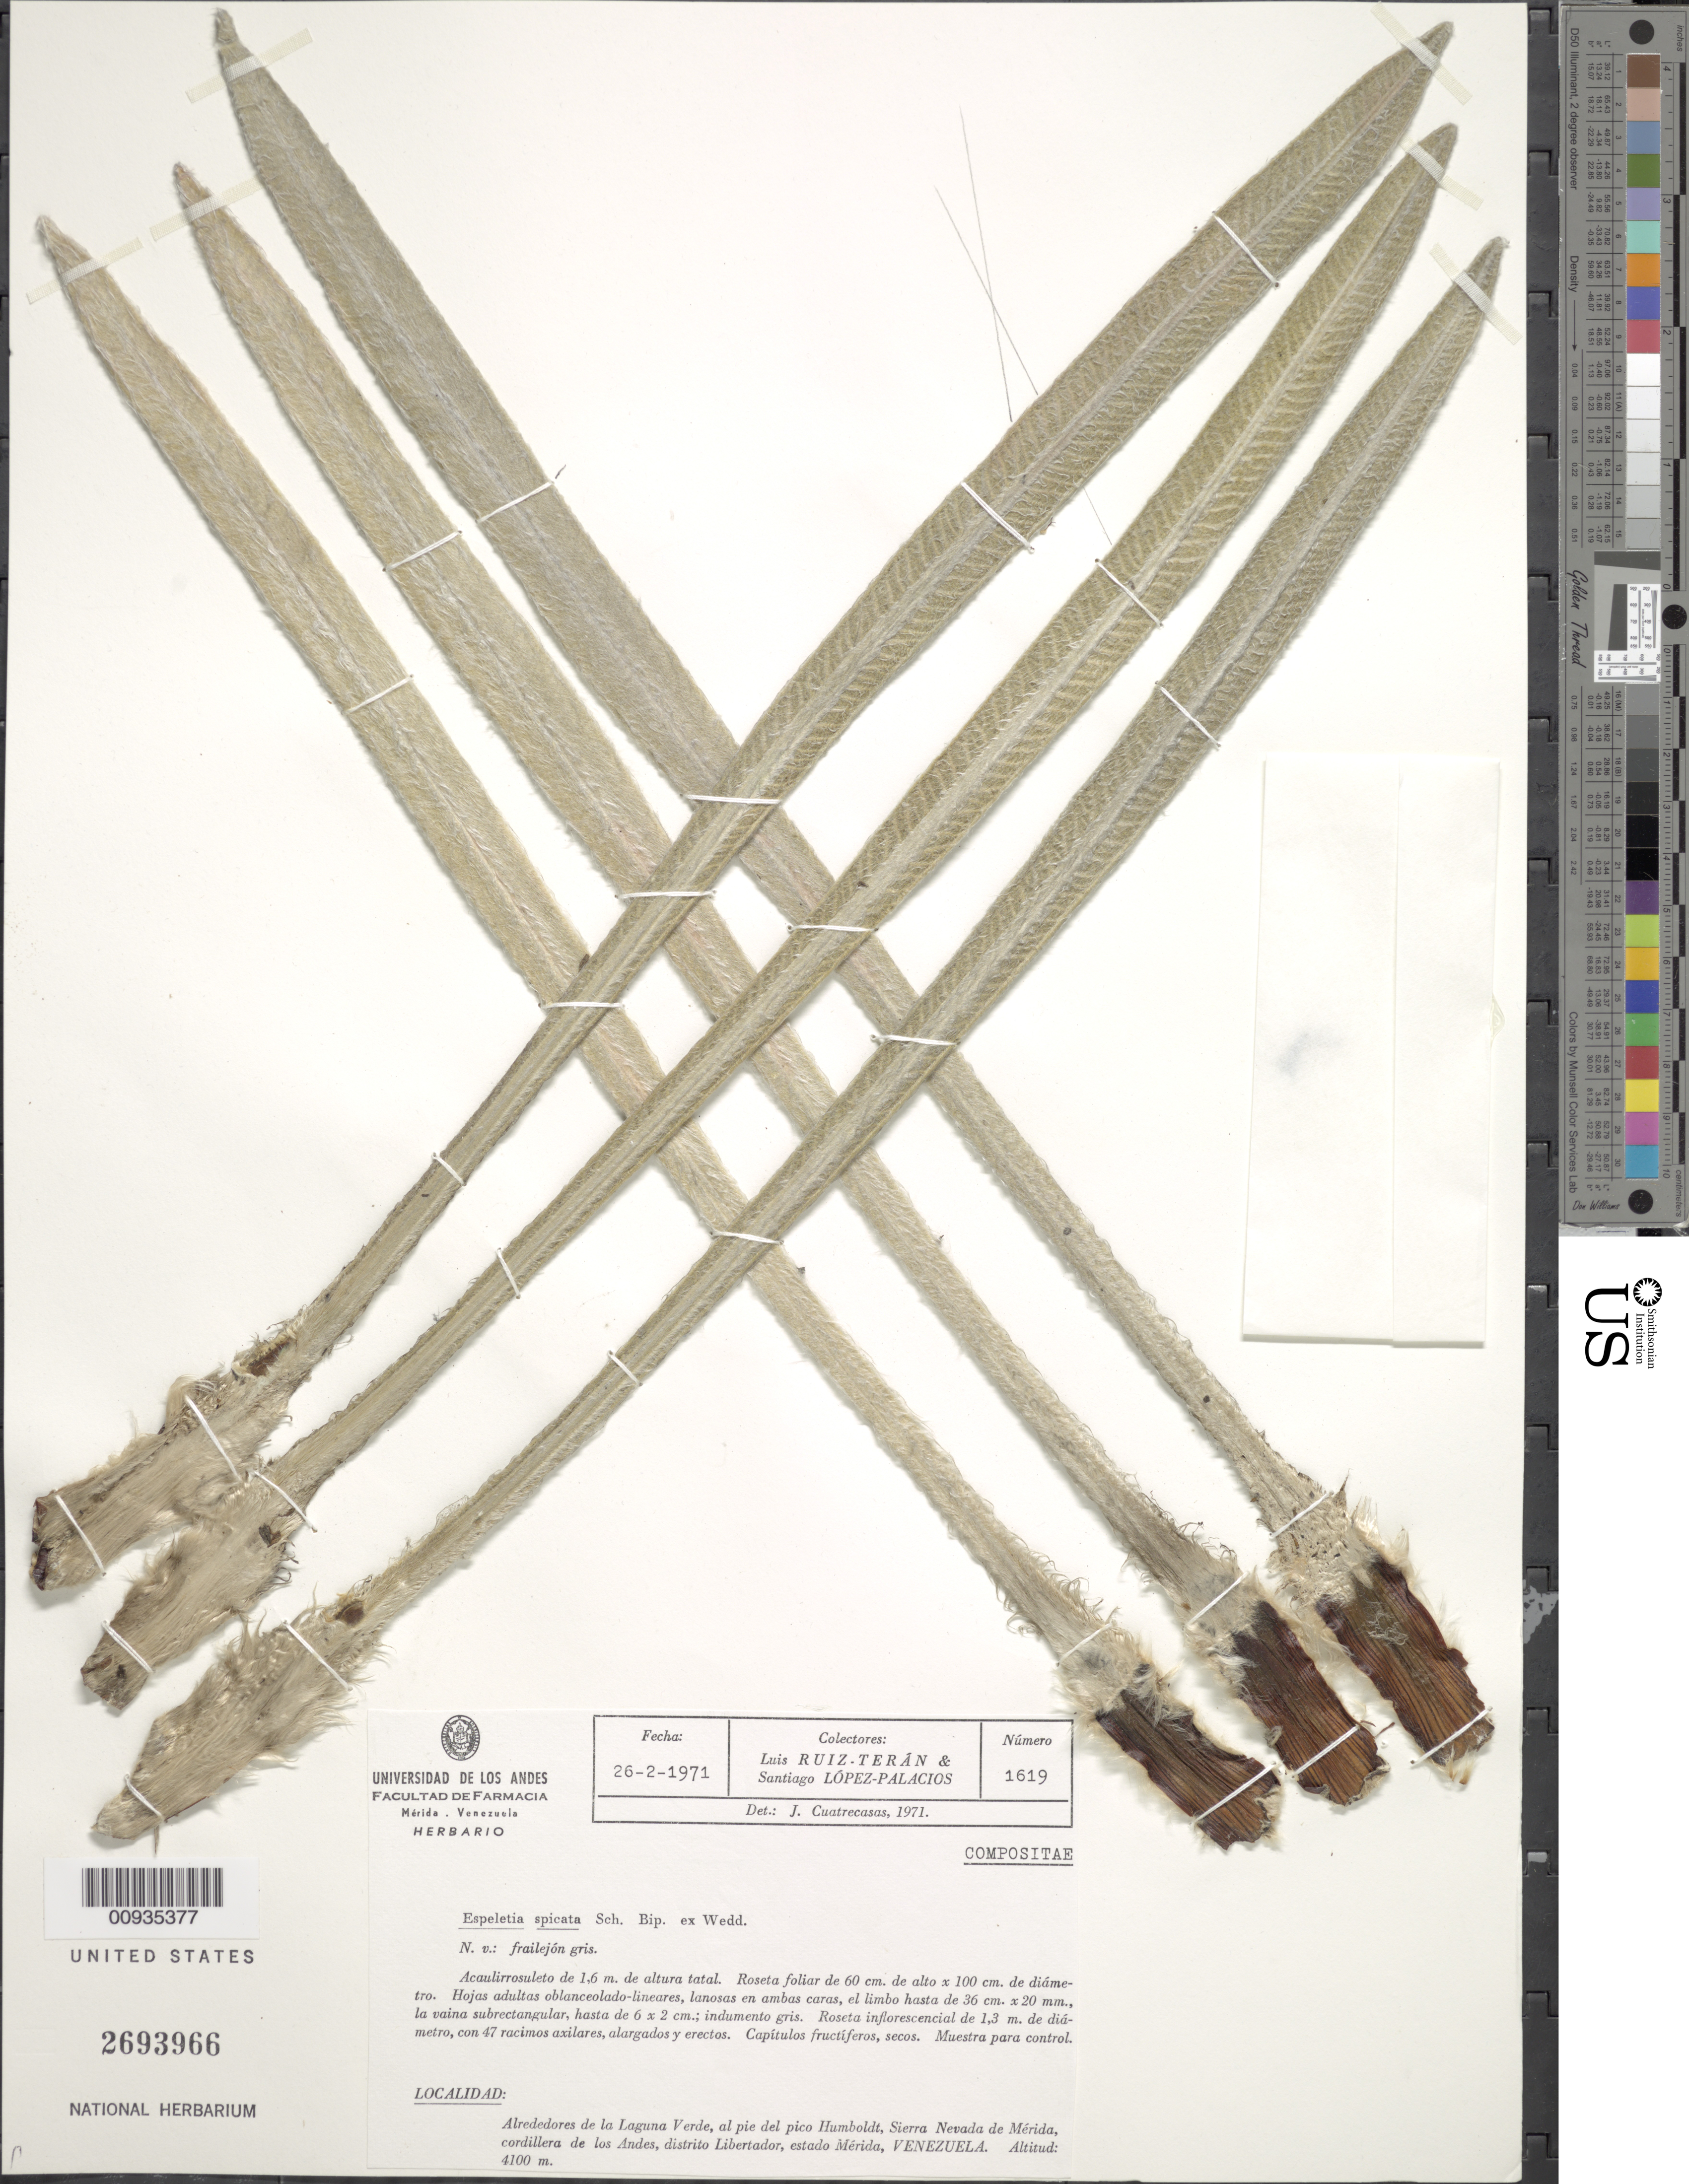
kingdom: Plantae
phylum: Tracheophyta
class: Magnoliopsida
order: Asterales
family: Asteraceae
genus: Coespeletia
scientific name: Coespeletia spicata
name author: (Sch. Bip. ex Wedd.) Cuatrec.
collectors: L. Teran & S. López-Palacios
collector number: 1619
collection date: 1971-02-26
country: Venezuela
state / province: Mérida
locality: Alrededores de la Laguna Verde, al pie del pico Humboldt, Sierra Nevada de Merida, coridllera de los Andes, distrito Libertador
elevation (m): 4100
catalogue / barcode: US 2693966